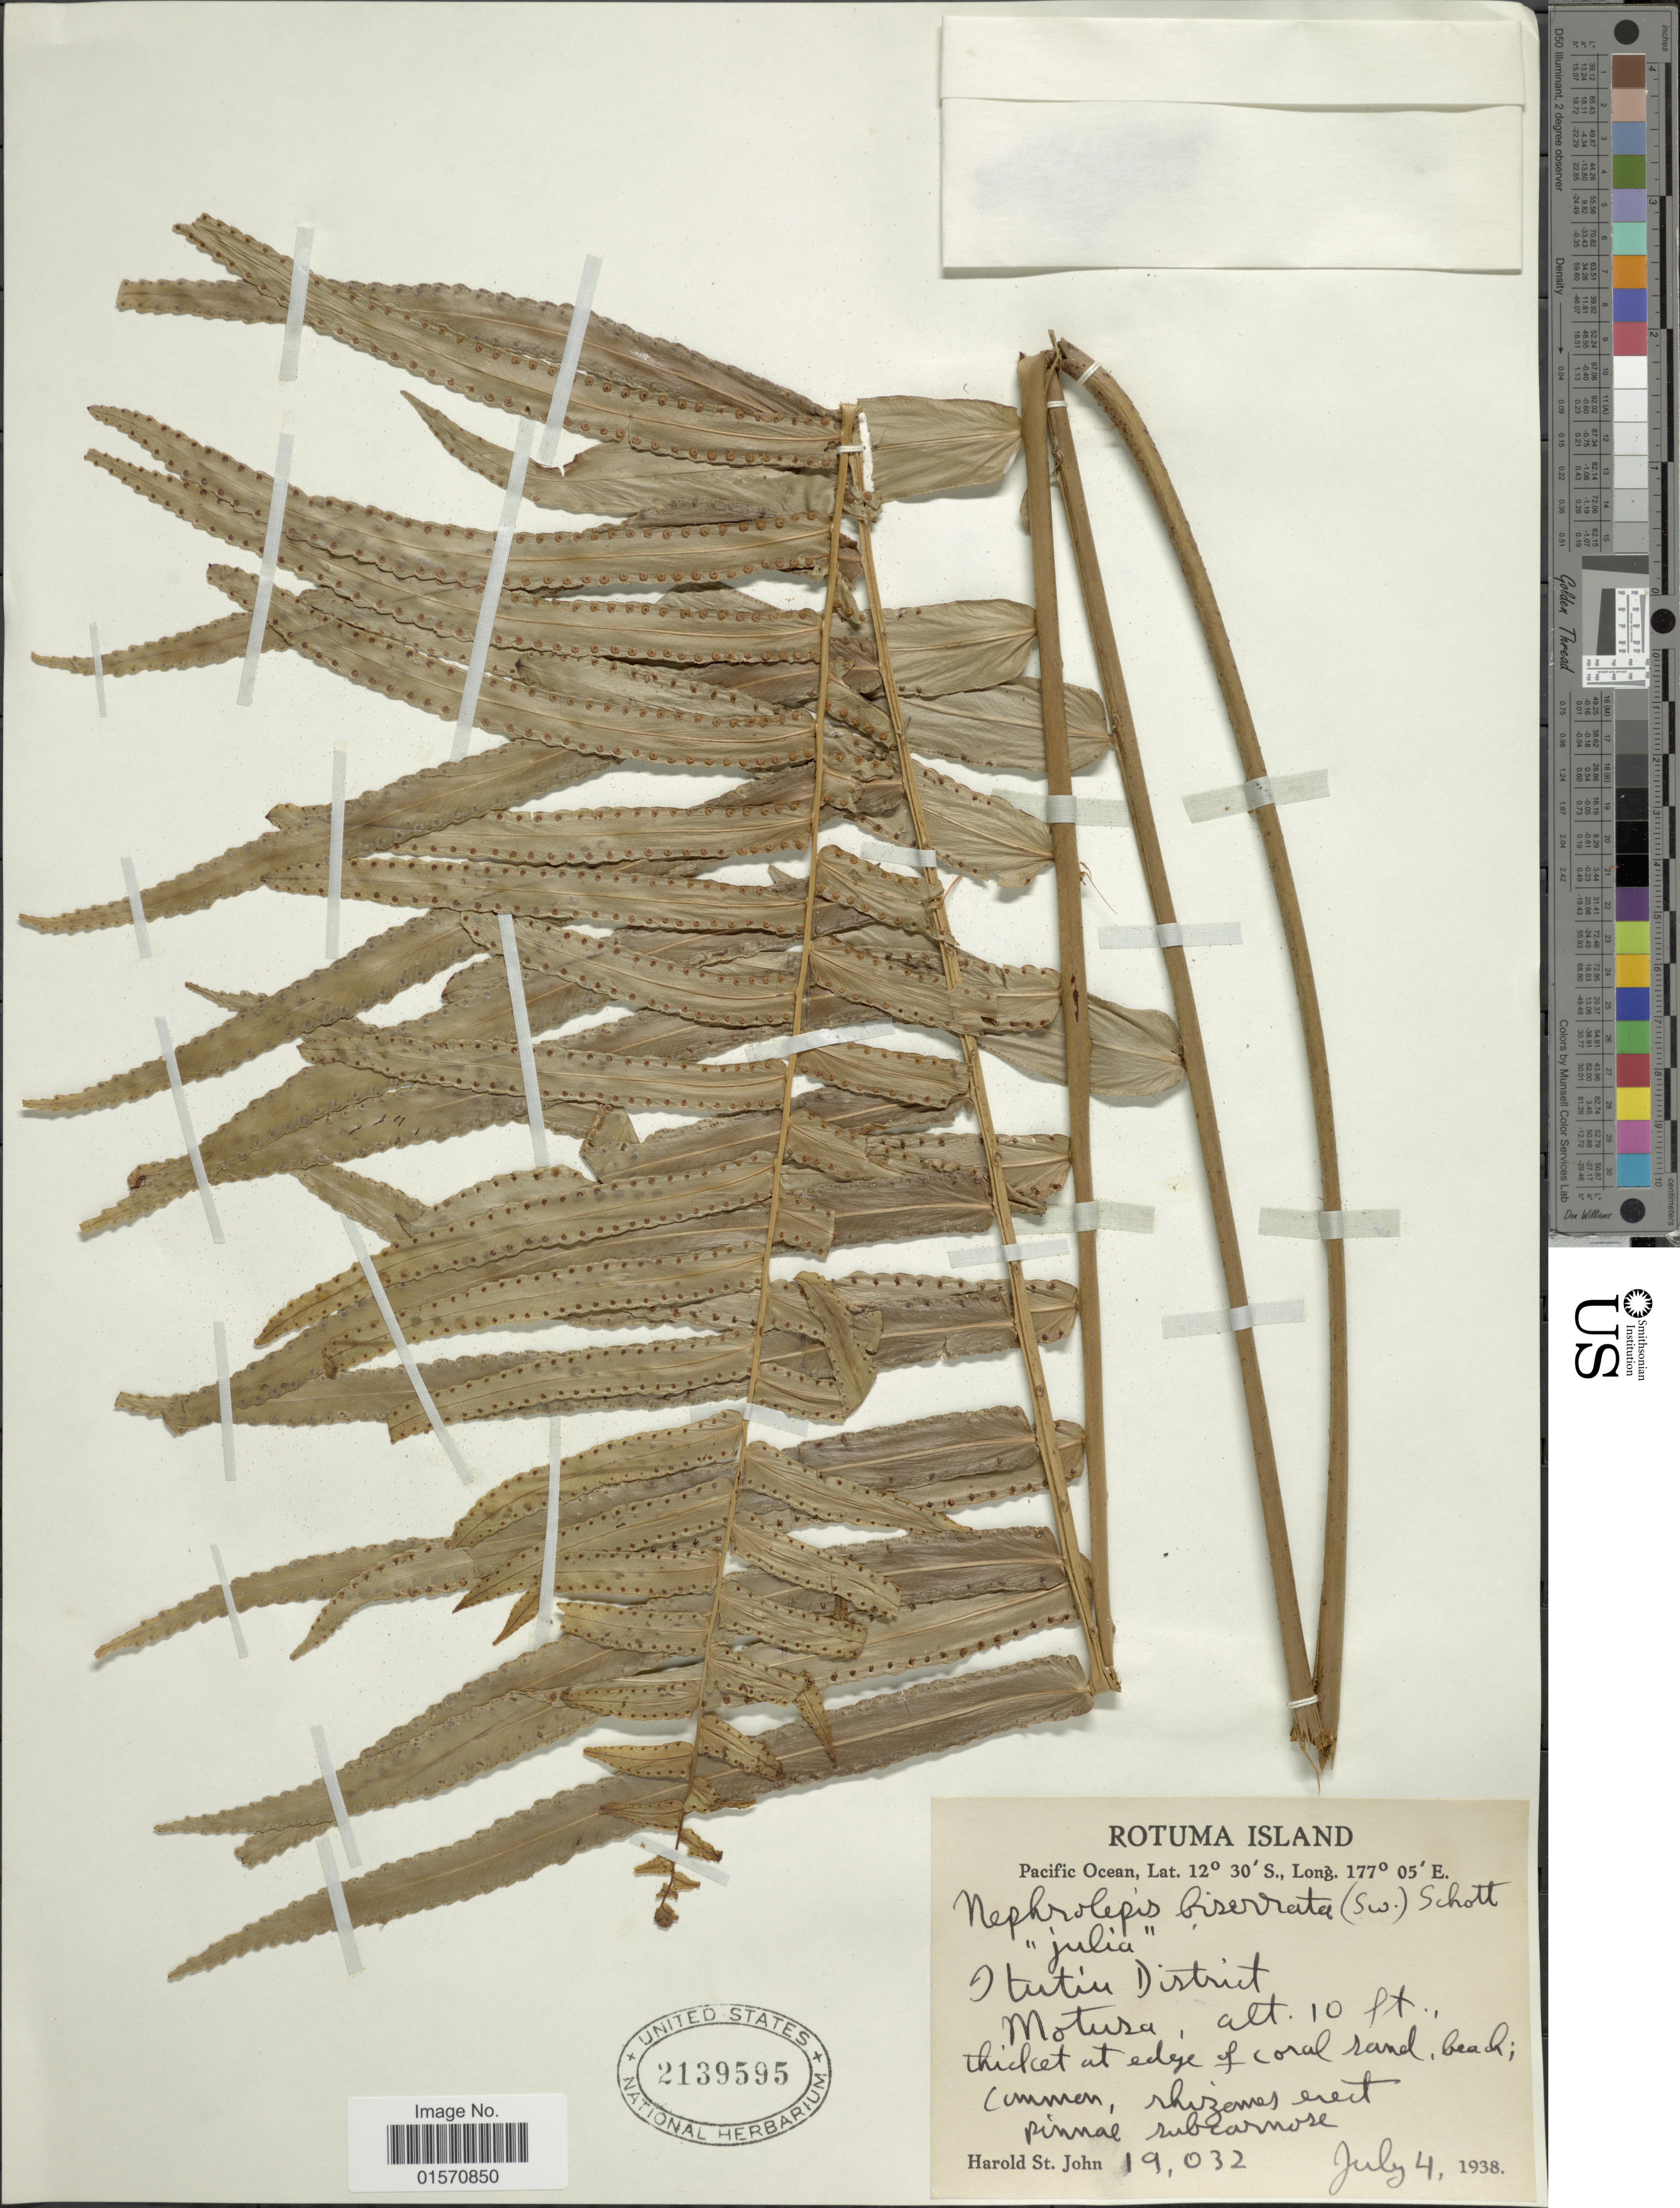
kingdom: Plantae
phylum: Tracheophyta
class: Polypodiopsida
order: Polypodiales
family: Nephrolepidaceae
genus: Nephrolepis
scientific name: Nephrolepis biserrata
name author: (Sw.) Schott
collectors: H. St. John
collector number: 19032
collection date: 1938-07-04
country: Fiji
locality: Rotuma Island. Pacific Ocean. Itutiu District. Motura [interpreted]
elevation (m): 3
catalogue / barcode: US 2139595